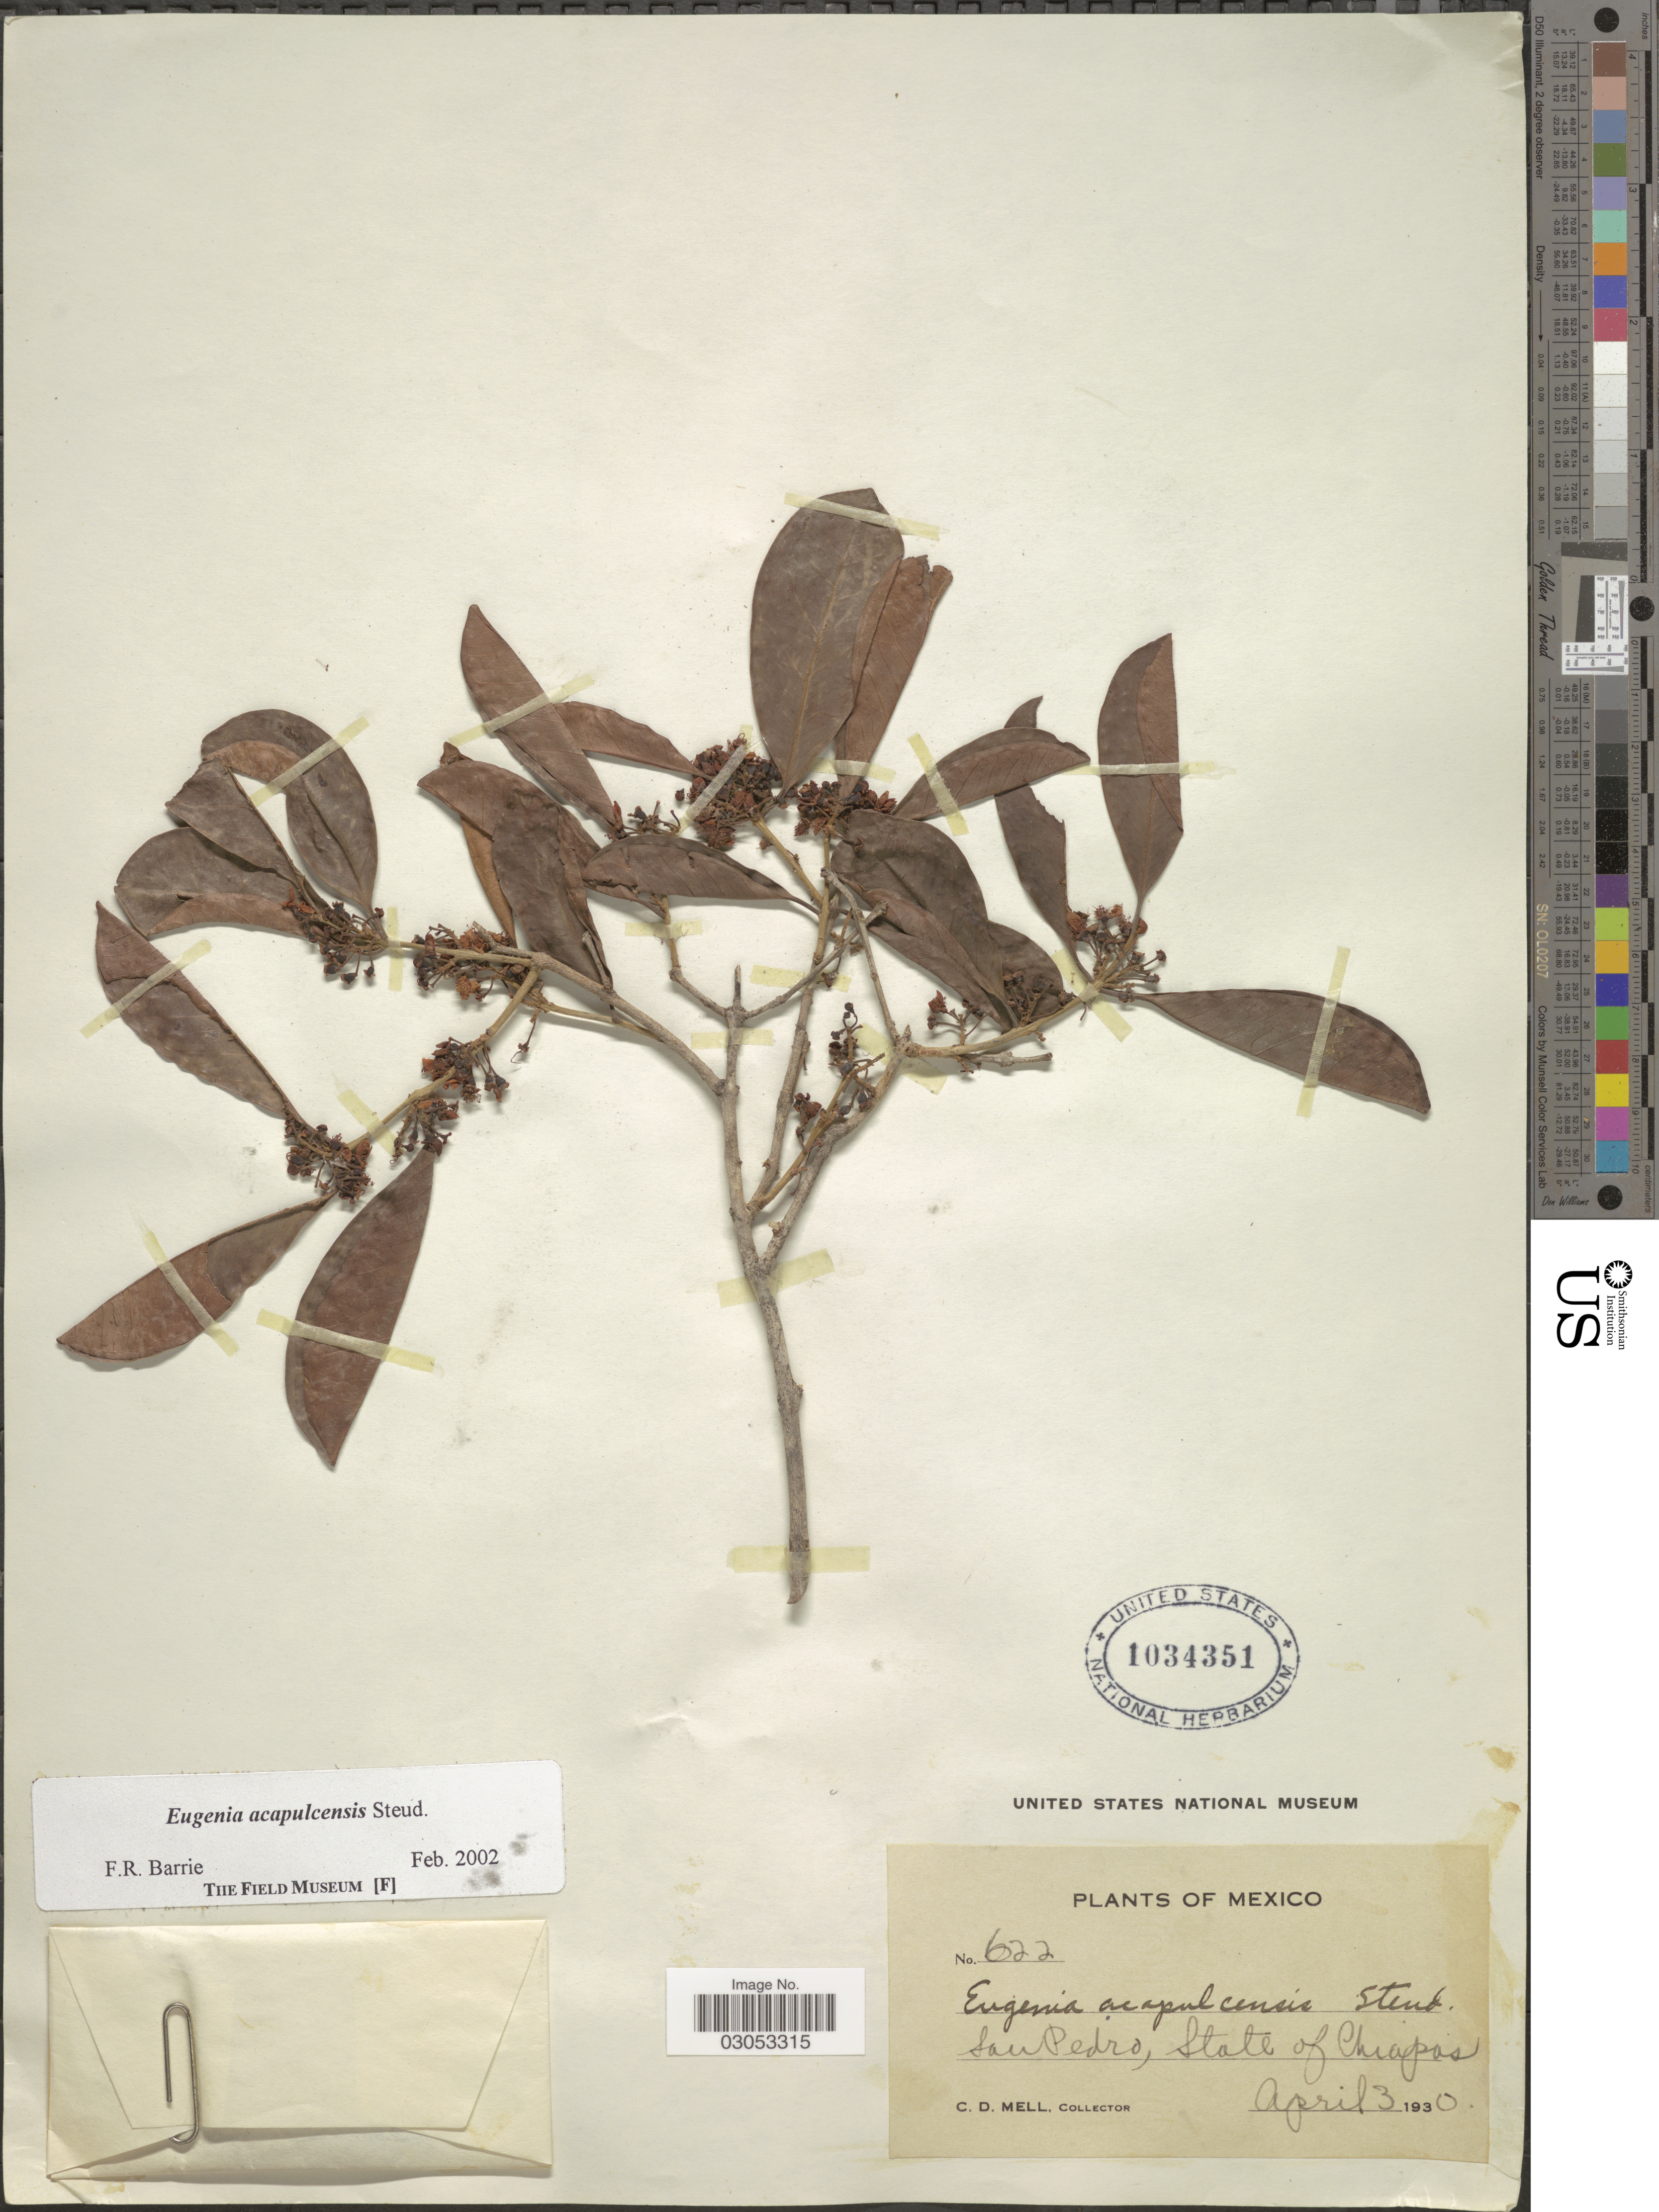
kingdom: Plantae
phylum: Tracheophyta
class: Magnoliopsida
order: Myrtales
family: Myrtaceae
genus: Eugenia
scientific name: Eugenia acapulcensis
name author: Steud.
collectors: C. D. Mell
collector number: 622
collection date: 1930-04-03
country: Mexico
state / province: Chiapas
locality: San Pedro, State of Chiapas.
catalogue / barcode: US 1034351